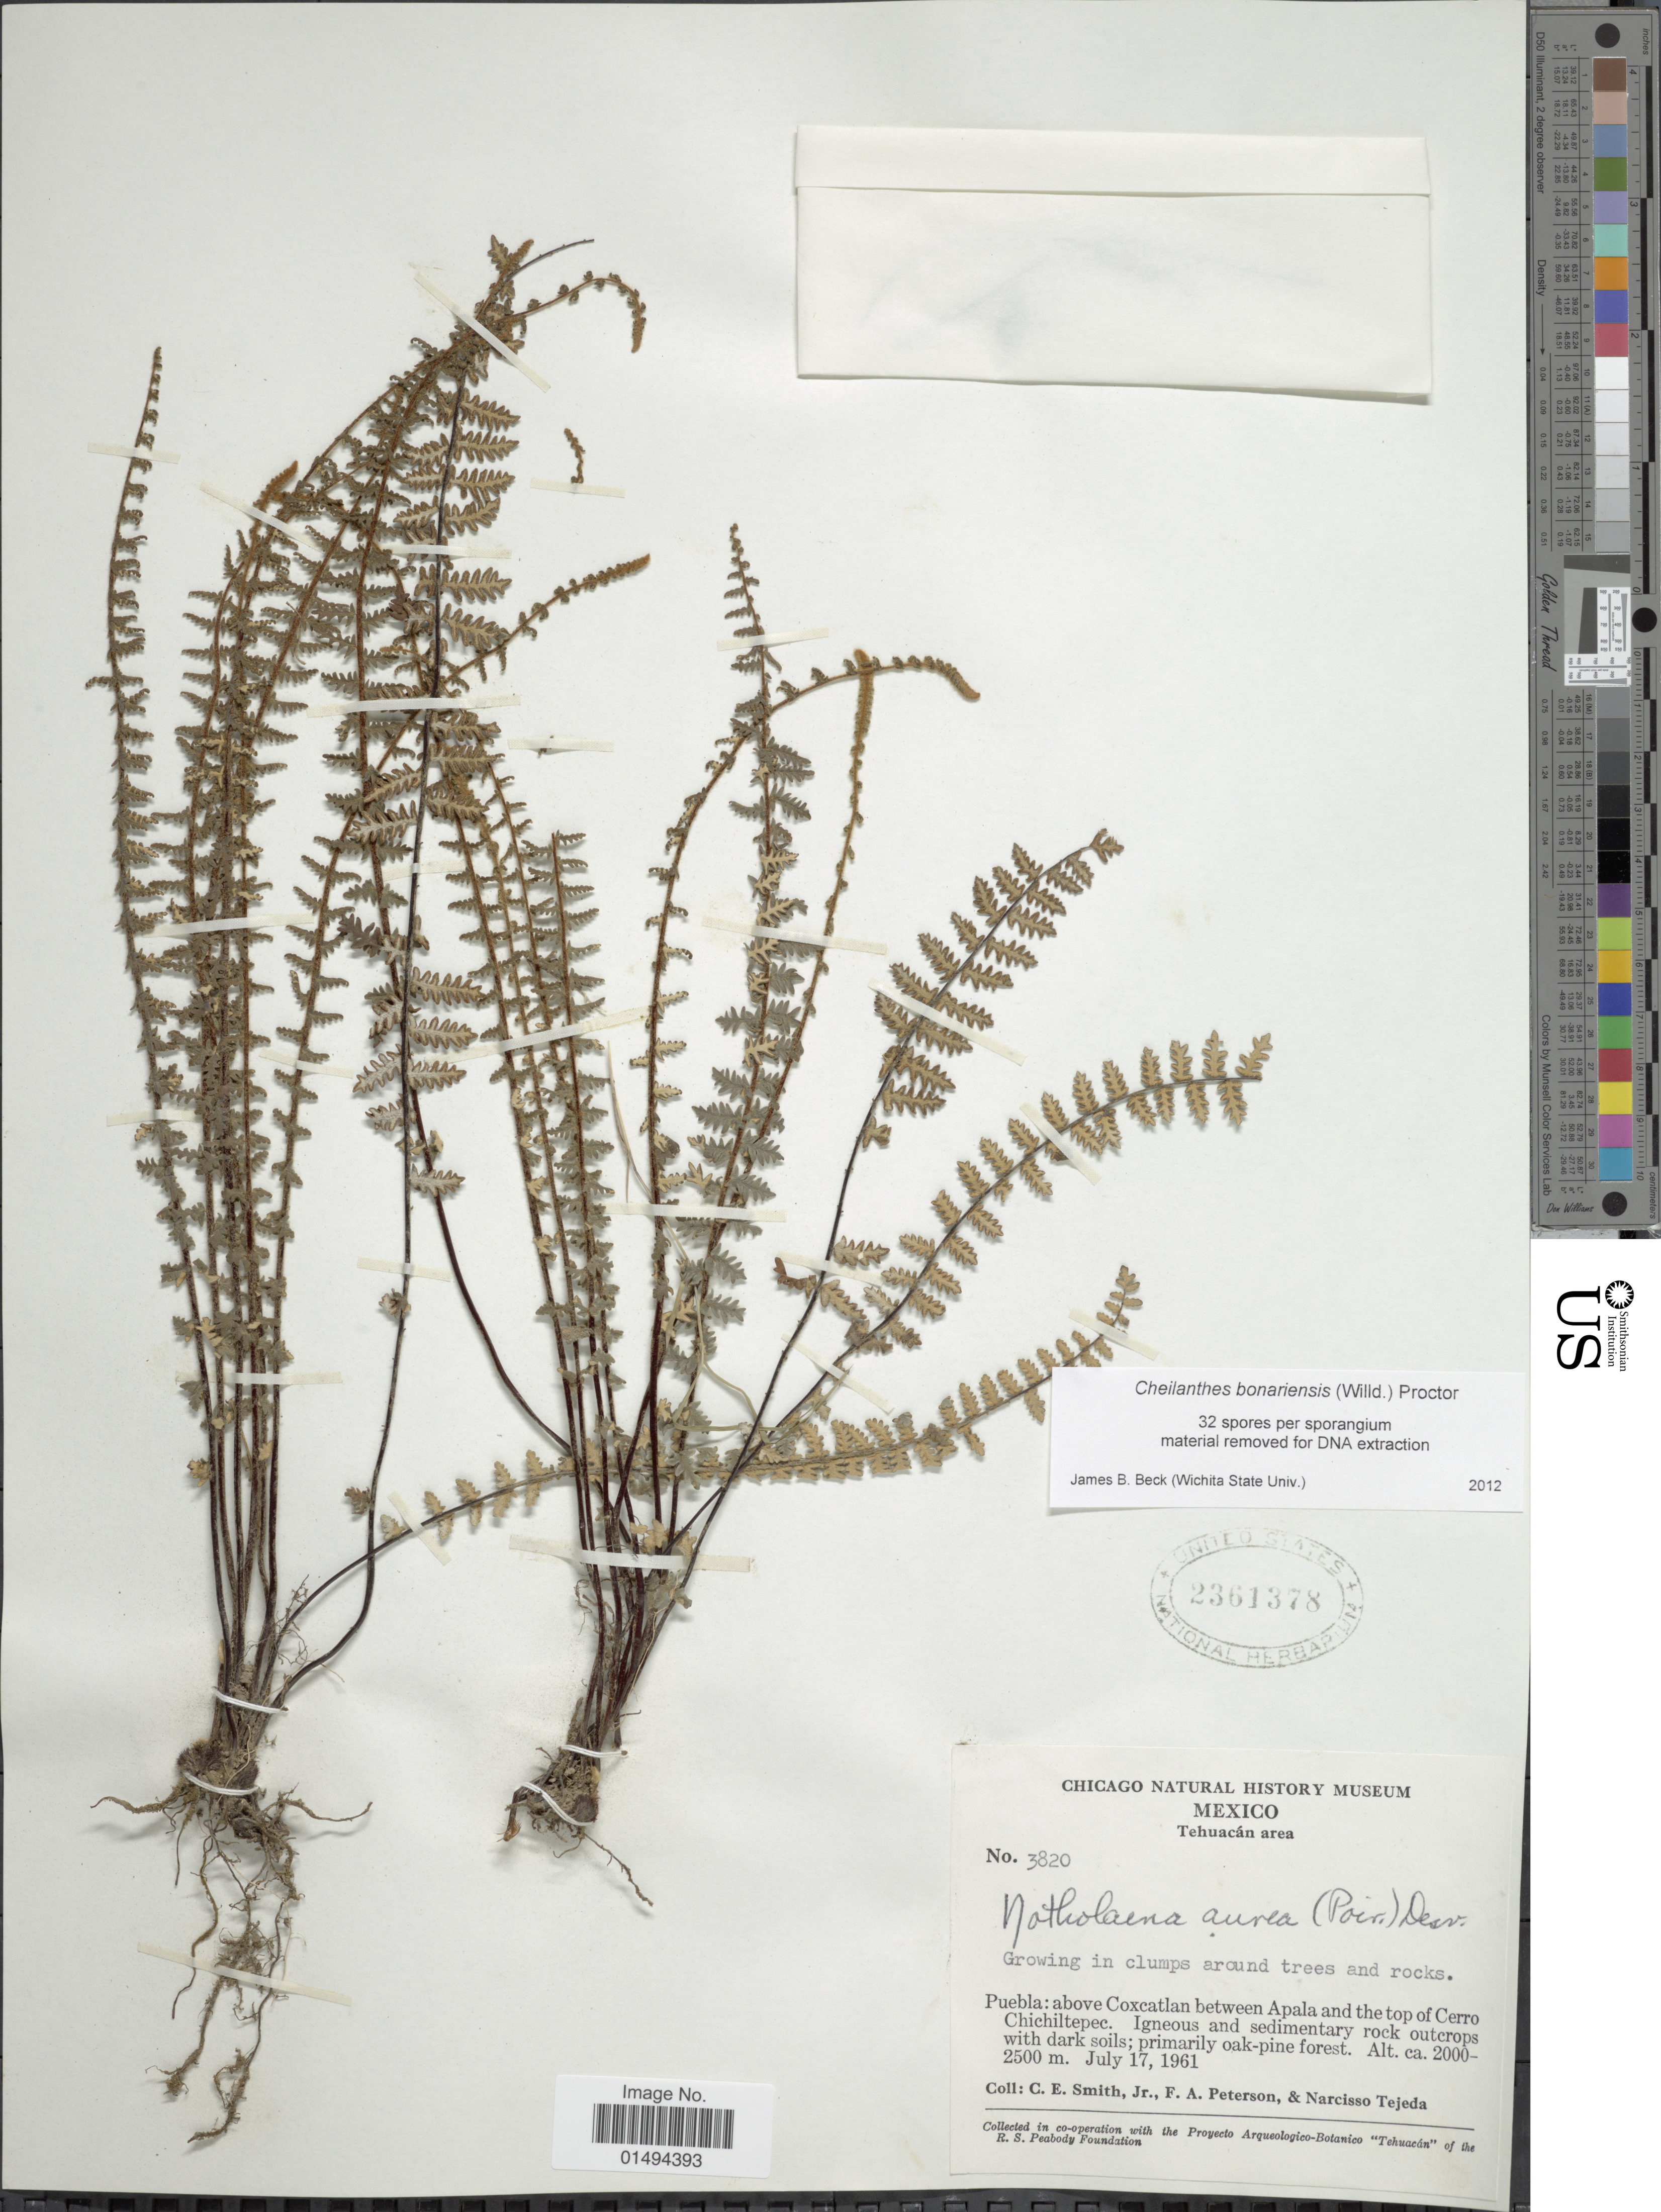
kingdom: Plantae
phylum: Tracheophyta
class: Polypodiopsida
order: Polypodiales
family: Pteridaceae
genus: Myriopteris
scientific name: Myriopteris aurea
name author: (Poir.) Grusz & Windham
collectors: C. E. Smith Jr., F. A. Peterson & N. Tejeda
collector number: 3820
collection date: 1961-07-17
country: Mexico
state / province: Puebla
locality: Tehuacan area, Above Coxcatlan between Apala and the top of Cerro Chichiltepec. Igneous and sedimentary rock outcrops with dark soils; primary oak pine forest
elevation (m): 2000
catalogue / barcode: US 2361378